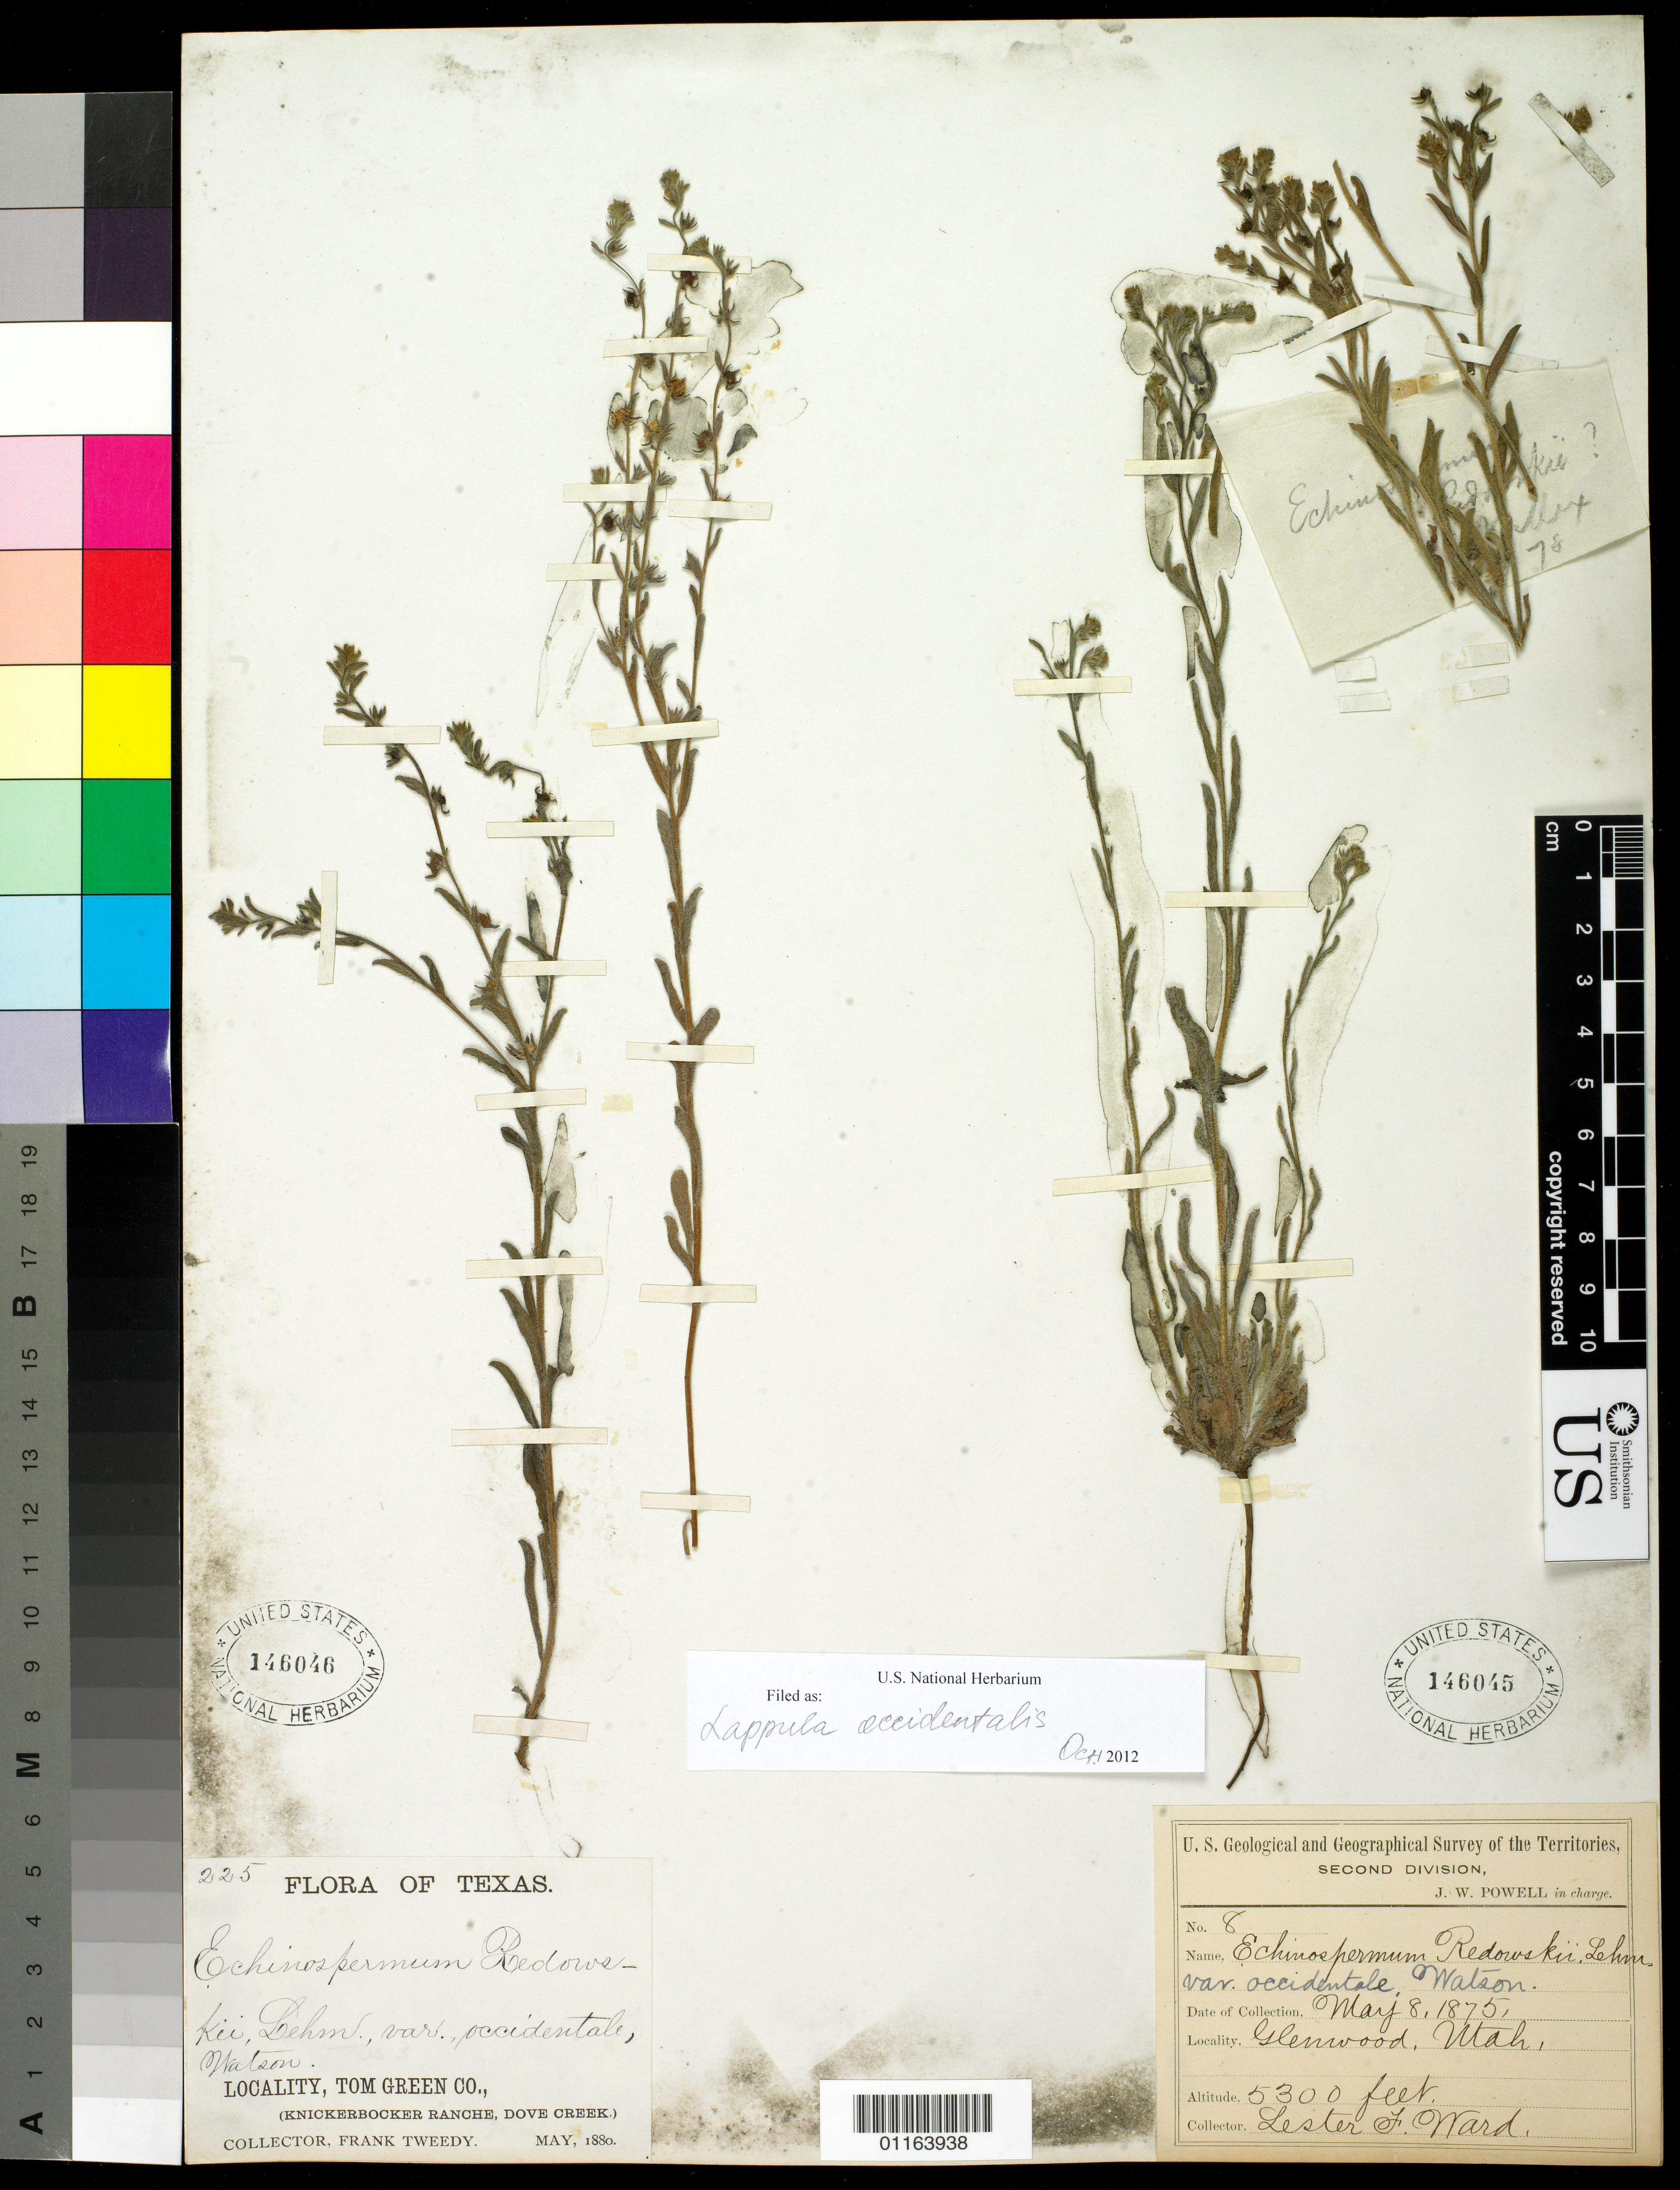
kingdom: Plantae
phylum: Tracheophyta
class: Magnoliopsida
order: Boraginales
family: Boraginaceae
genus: Lappula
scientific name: Lappula occidentalis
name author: (S. Watson) Greene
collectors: L. F. Ward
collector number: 8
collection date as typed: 8 May 1875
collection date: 1875-05-08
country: United States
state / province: Utah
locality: Glenwood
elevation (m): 1615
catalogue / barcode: US 146045